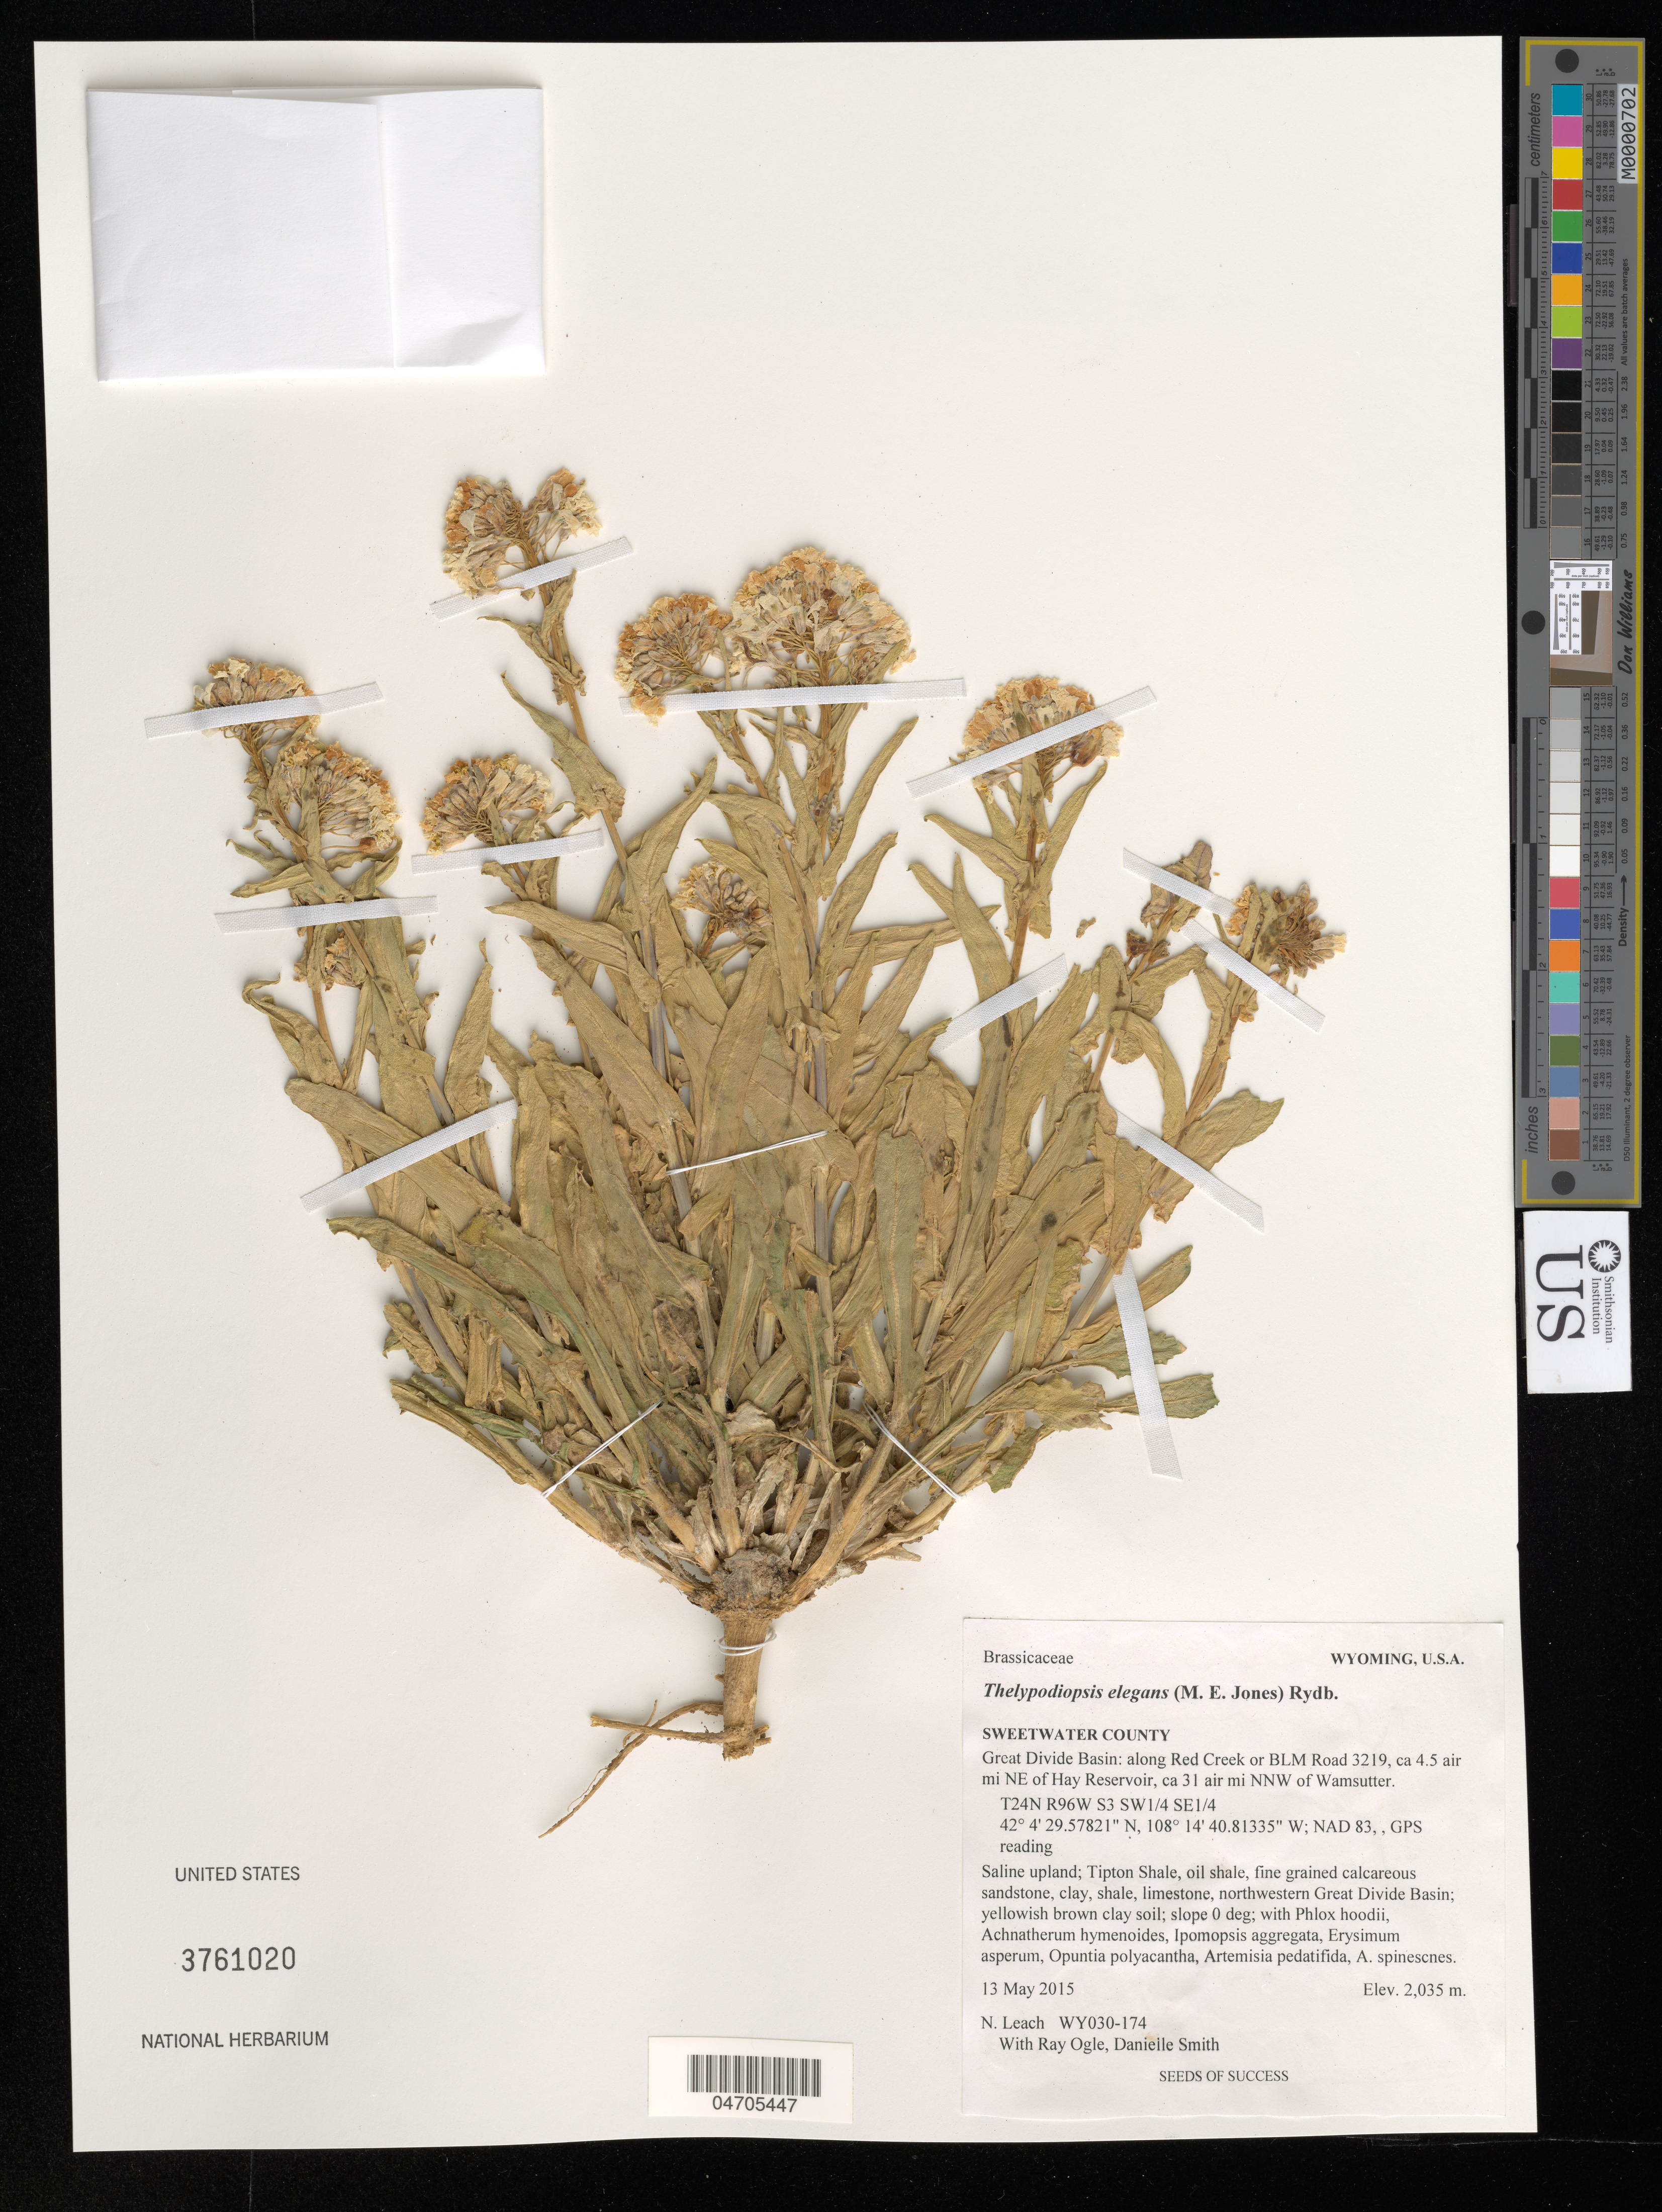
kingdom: Plantae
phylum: Tracheophyta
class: Magnoliopsida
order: Brassicales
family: Brassicaceae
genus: Thelypodiopsis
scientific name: Thelypodiopsis elegans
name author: (M.E. Jones) Rydb.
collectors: N. Leach, R. Ogle & D. Smith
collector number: WY030-174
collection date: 2015-05-13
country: United States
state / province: Wyoming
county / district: Sweetwater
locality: Sweetwater County. Great Divide Basin: along Red Creek or BLM Road 3219, ca 4.5 air mi NE of Hay Reservoir, ca 31 air mi NNW of Wamsutter. T24N R96W S3 SW¼ SE¼. NAD 83.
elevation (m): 2035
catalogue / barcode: US 3761020